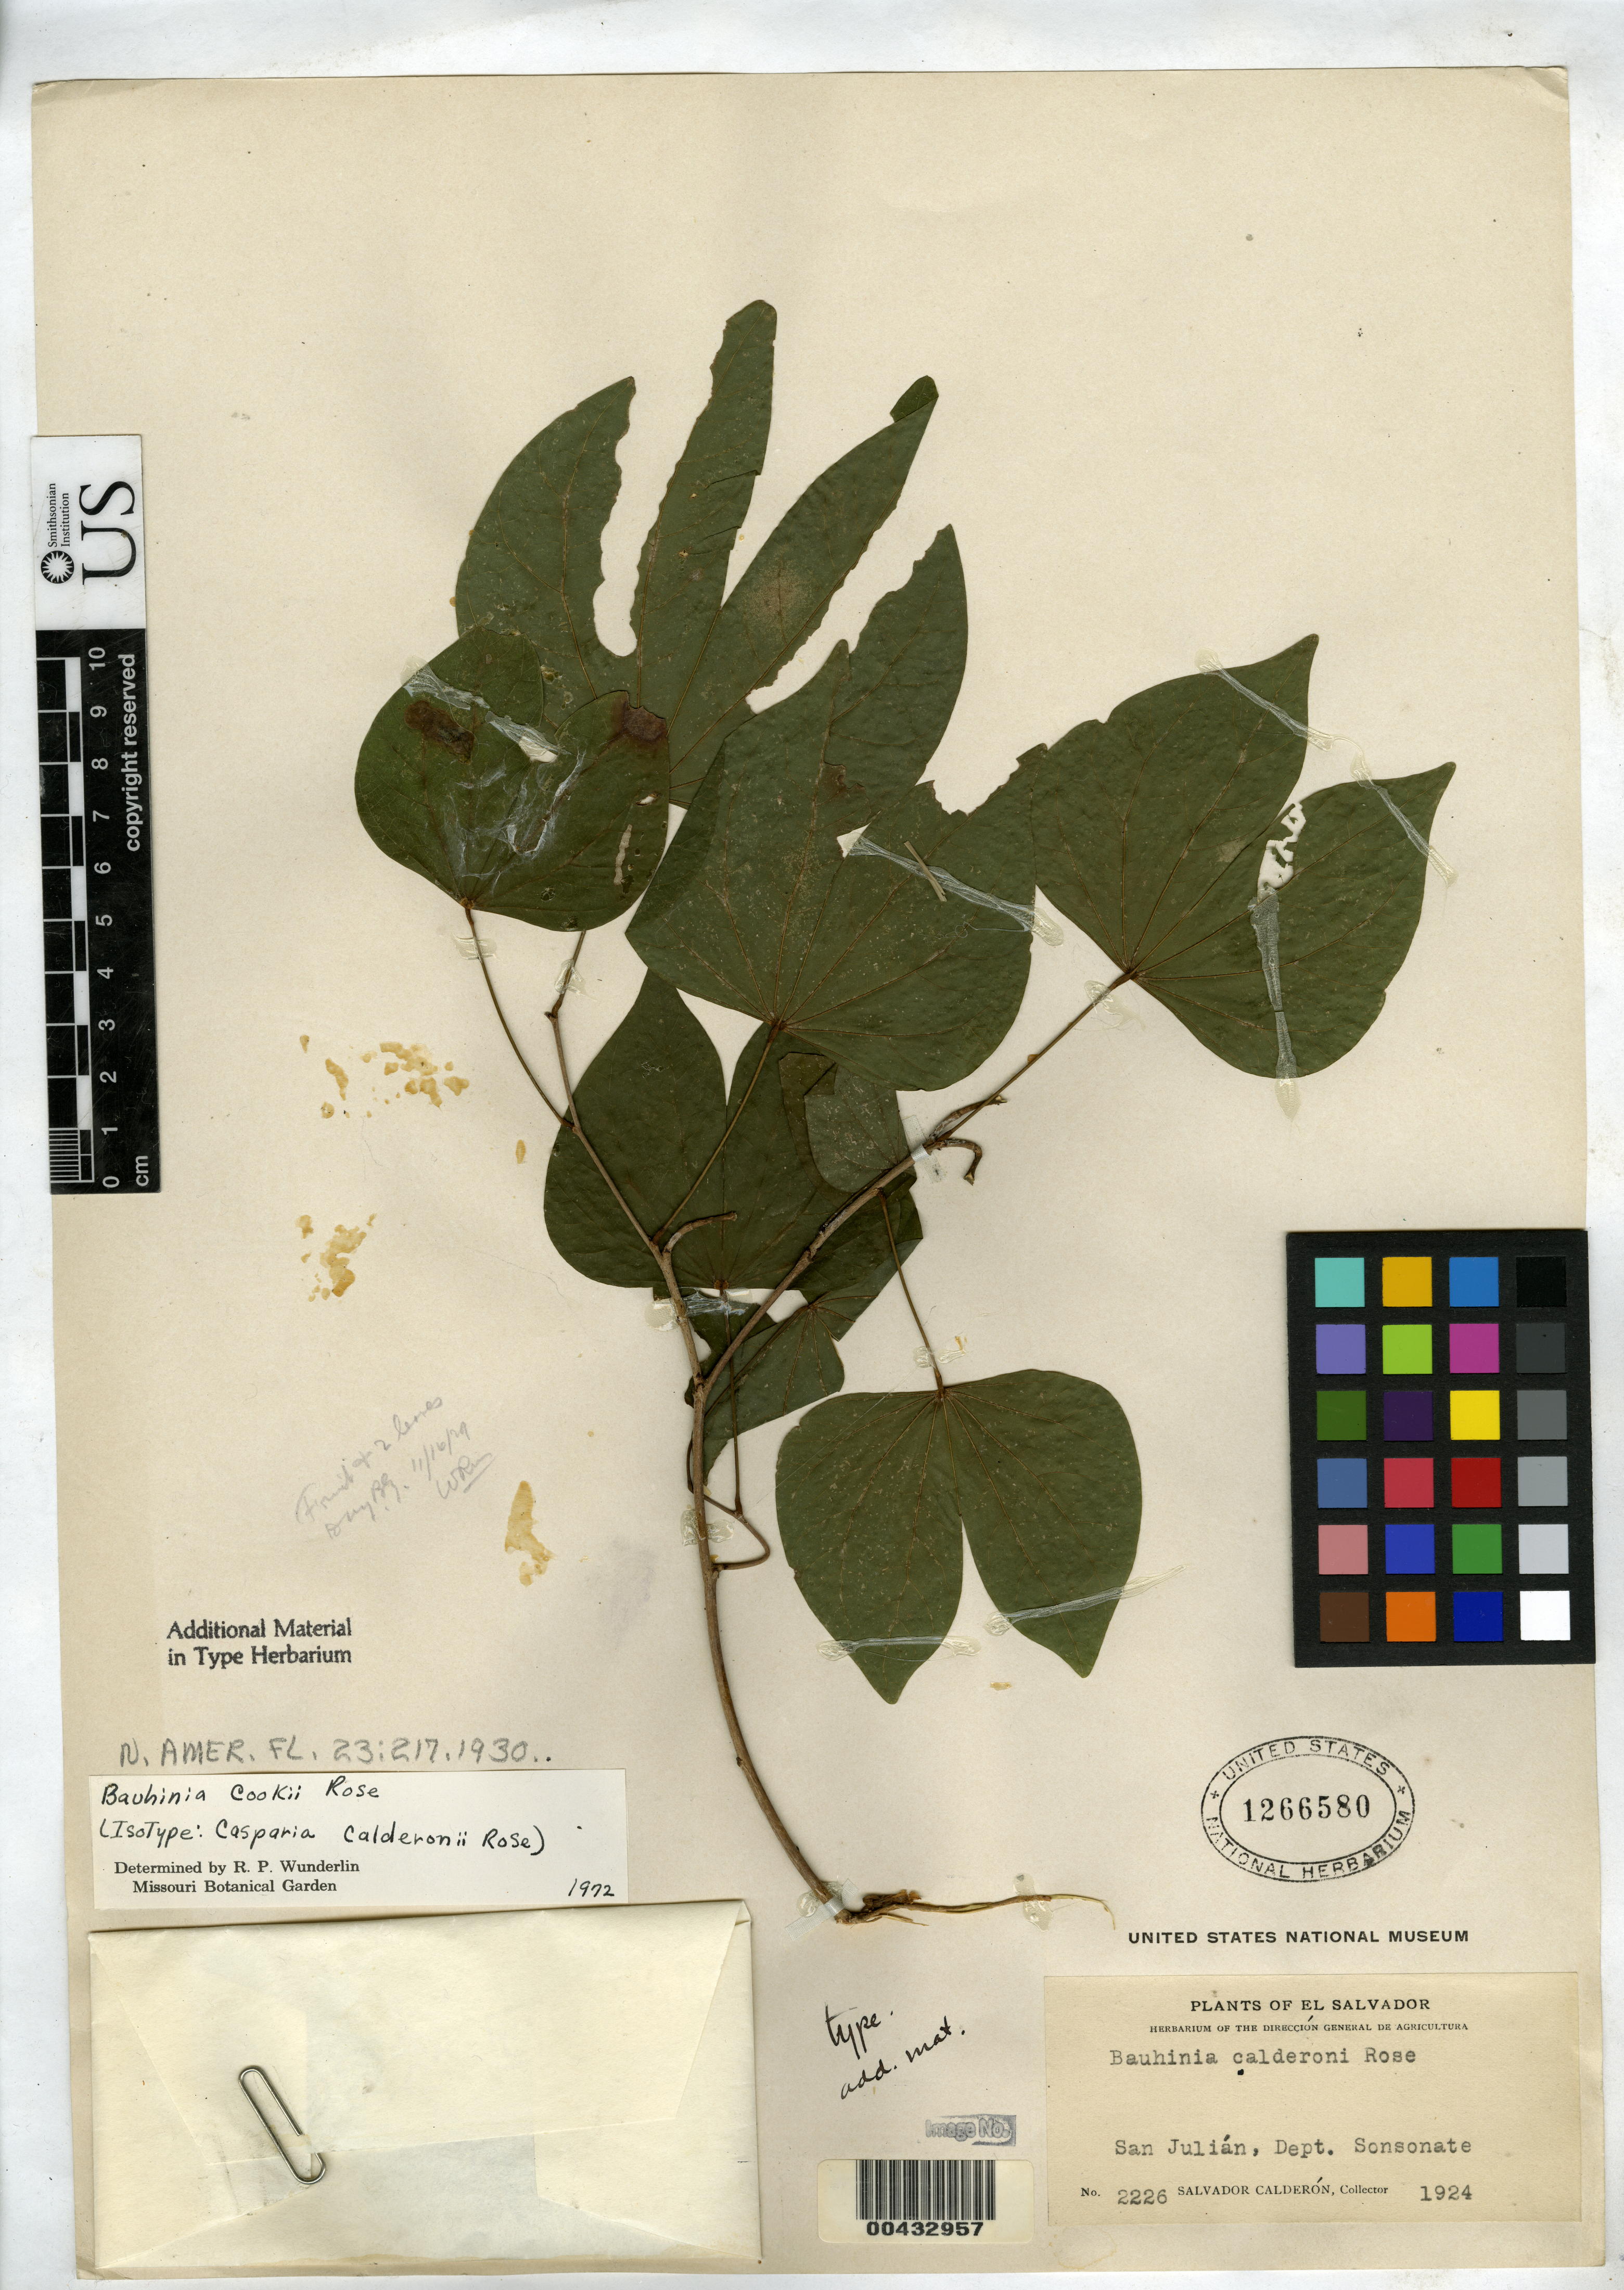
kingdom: Plantae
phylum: Tracheophyta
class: Magnoliopsida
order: Fabales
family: Fabaceae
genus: Casparia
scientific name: Casparia calderonii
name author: Rose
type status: Isotype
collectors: S. Calderón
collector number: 2226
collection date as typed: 1924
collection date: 1924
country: El Salvador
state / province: Sonsonate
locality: San Julian.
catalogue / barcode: US 1266580